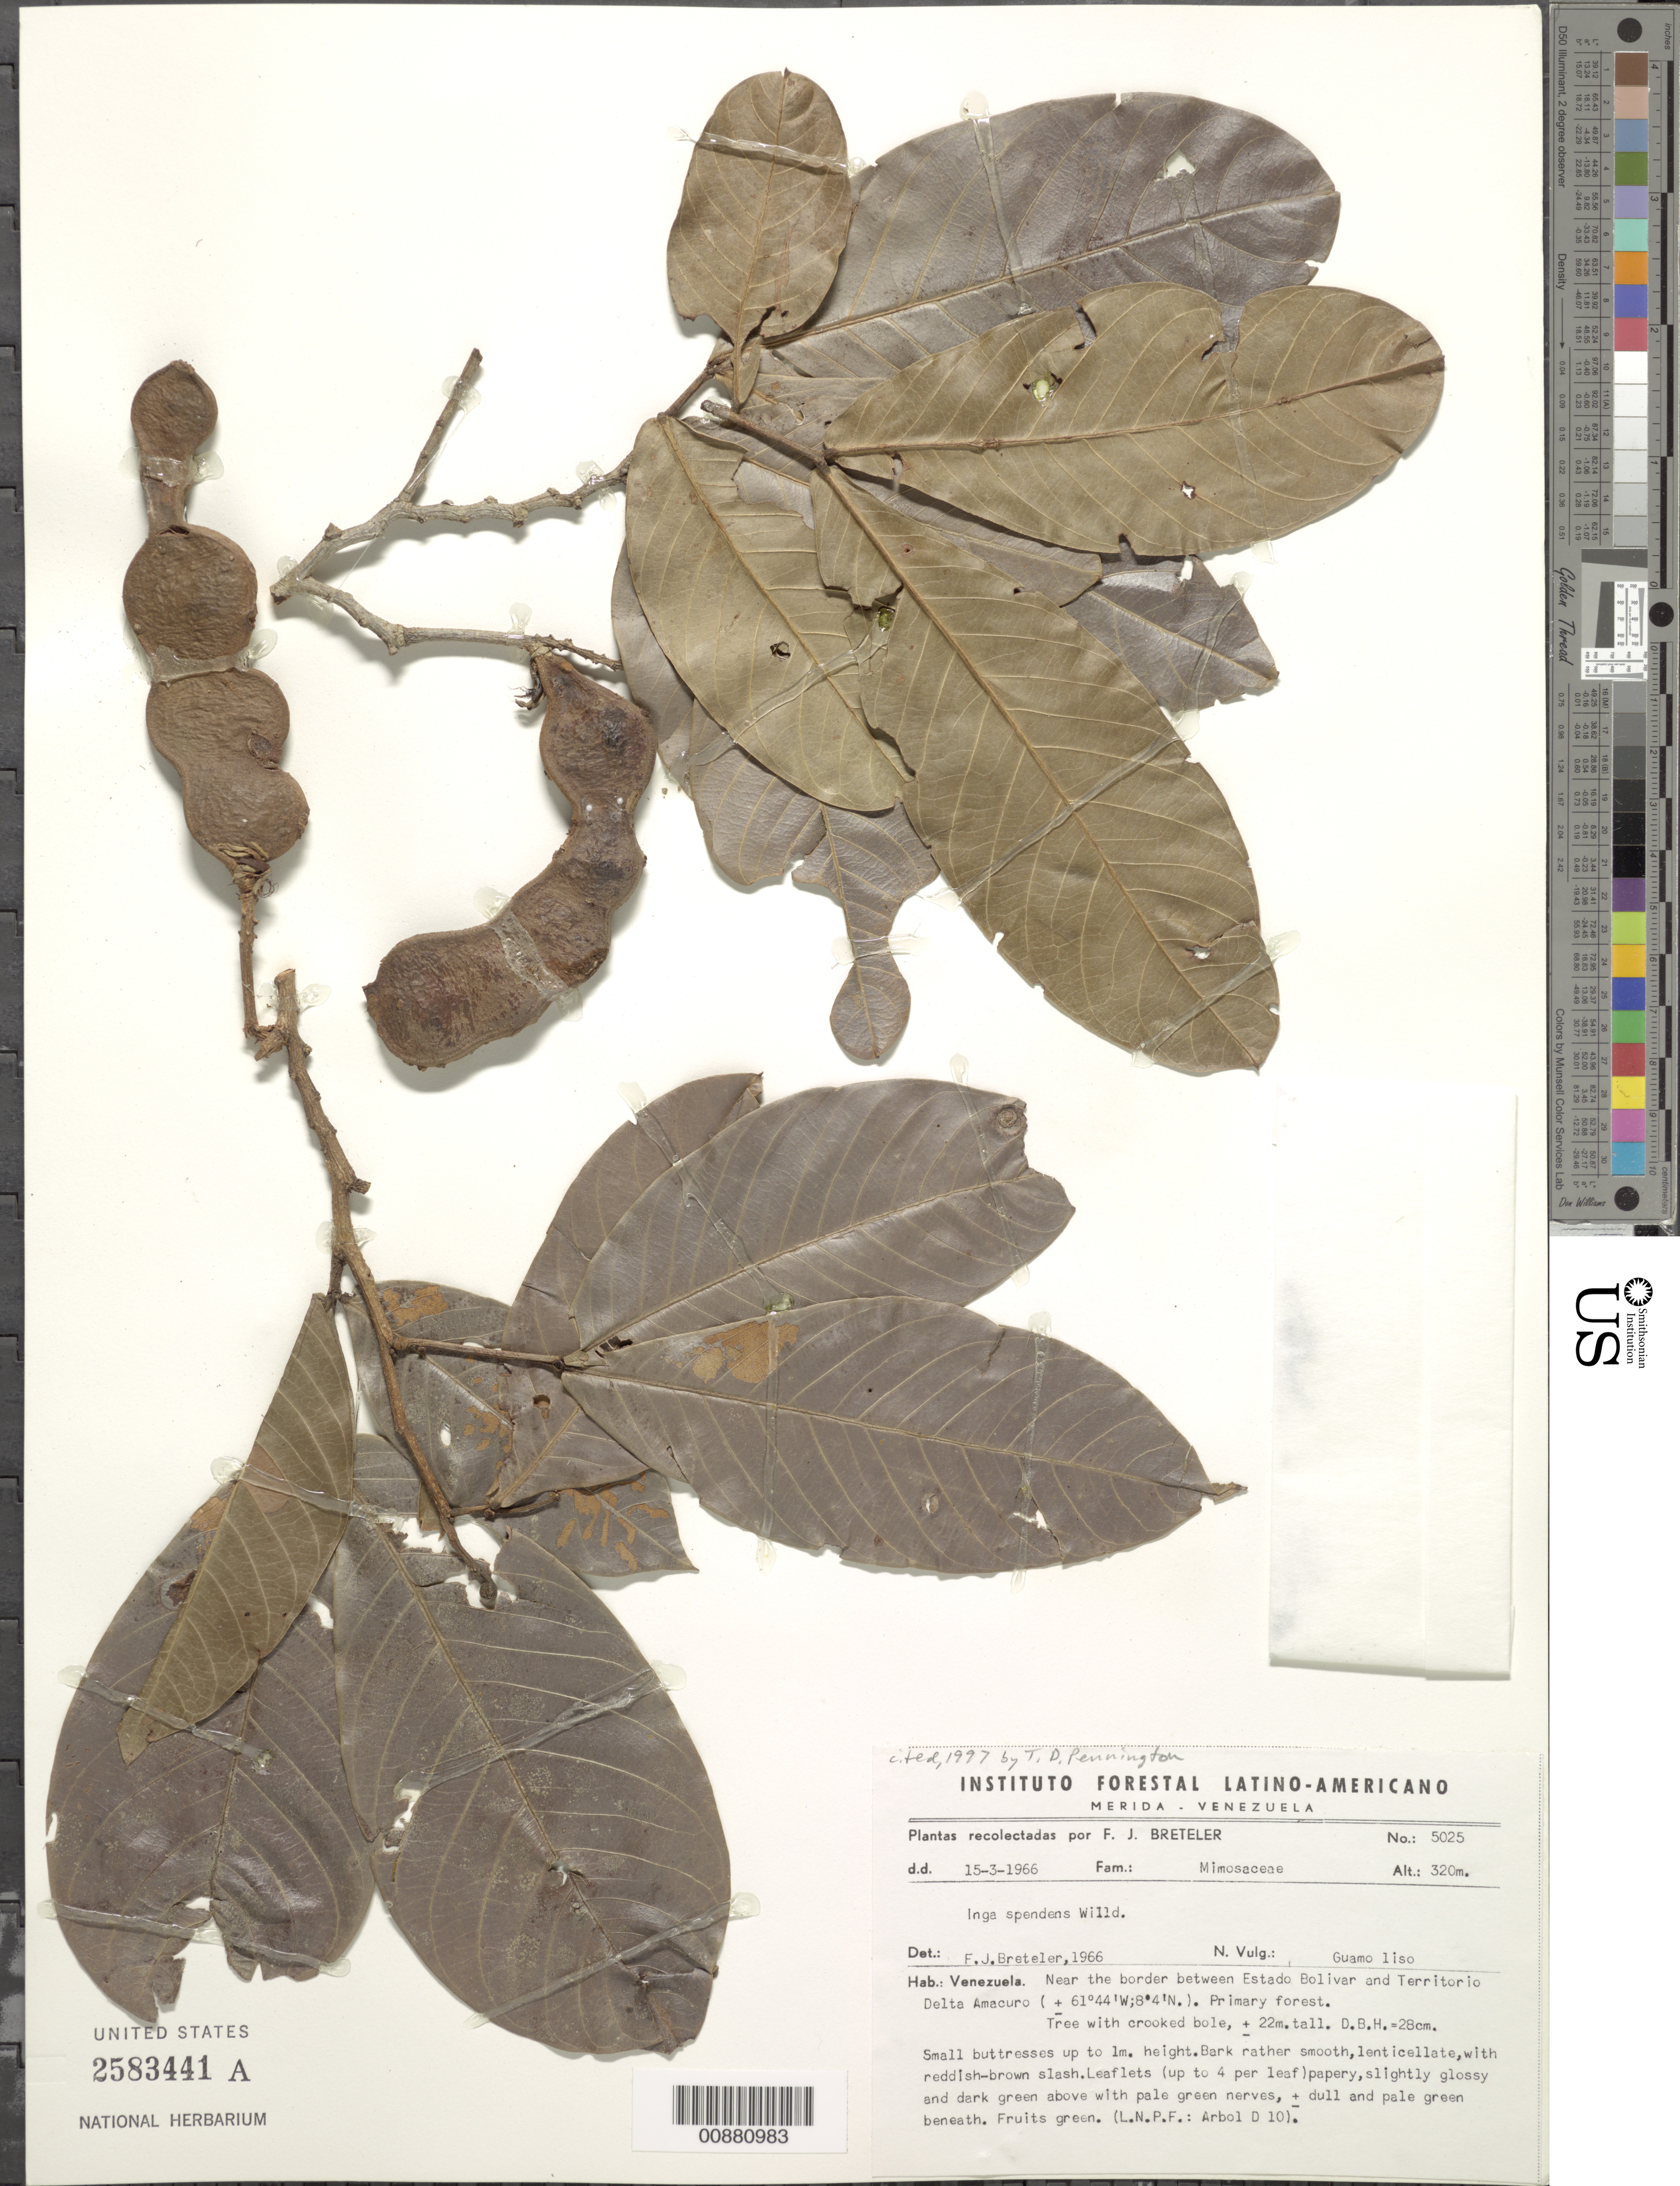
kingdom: Plantae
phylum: Tracheophyta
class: Magnoliopsida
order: Fabales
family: Fabaceae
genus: Inga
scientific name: Inga splendens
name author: Willd.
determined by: Breteler, F. J.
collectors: F. J. Breteler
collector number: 5025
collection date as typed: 15-Mar-66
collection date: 1966-03-15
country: Venezuela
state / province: Bolívar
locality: Río Grande o Toro, near border between Estado Bolívar and Territorío Delta Amacuro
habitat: Primary forest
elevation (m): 320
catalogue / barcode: US 2583441A